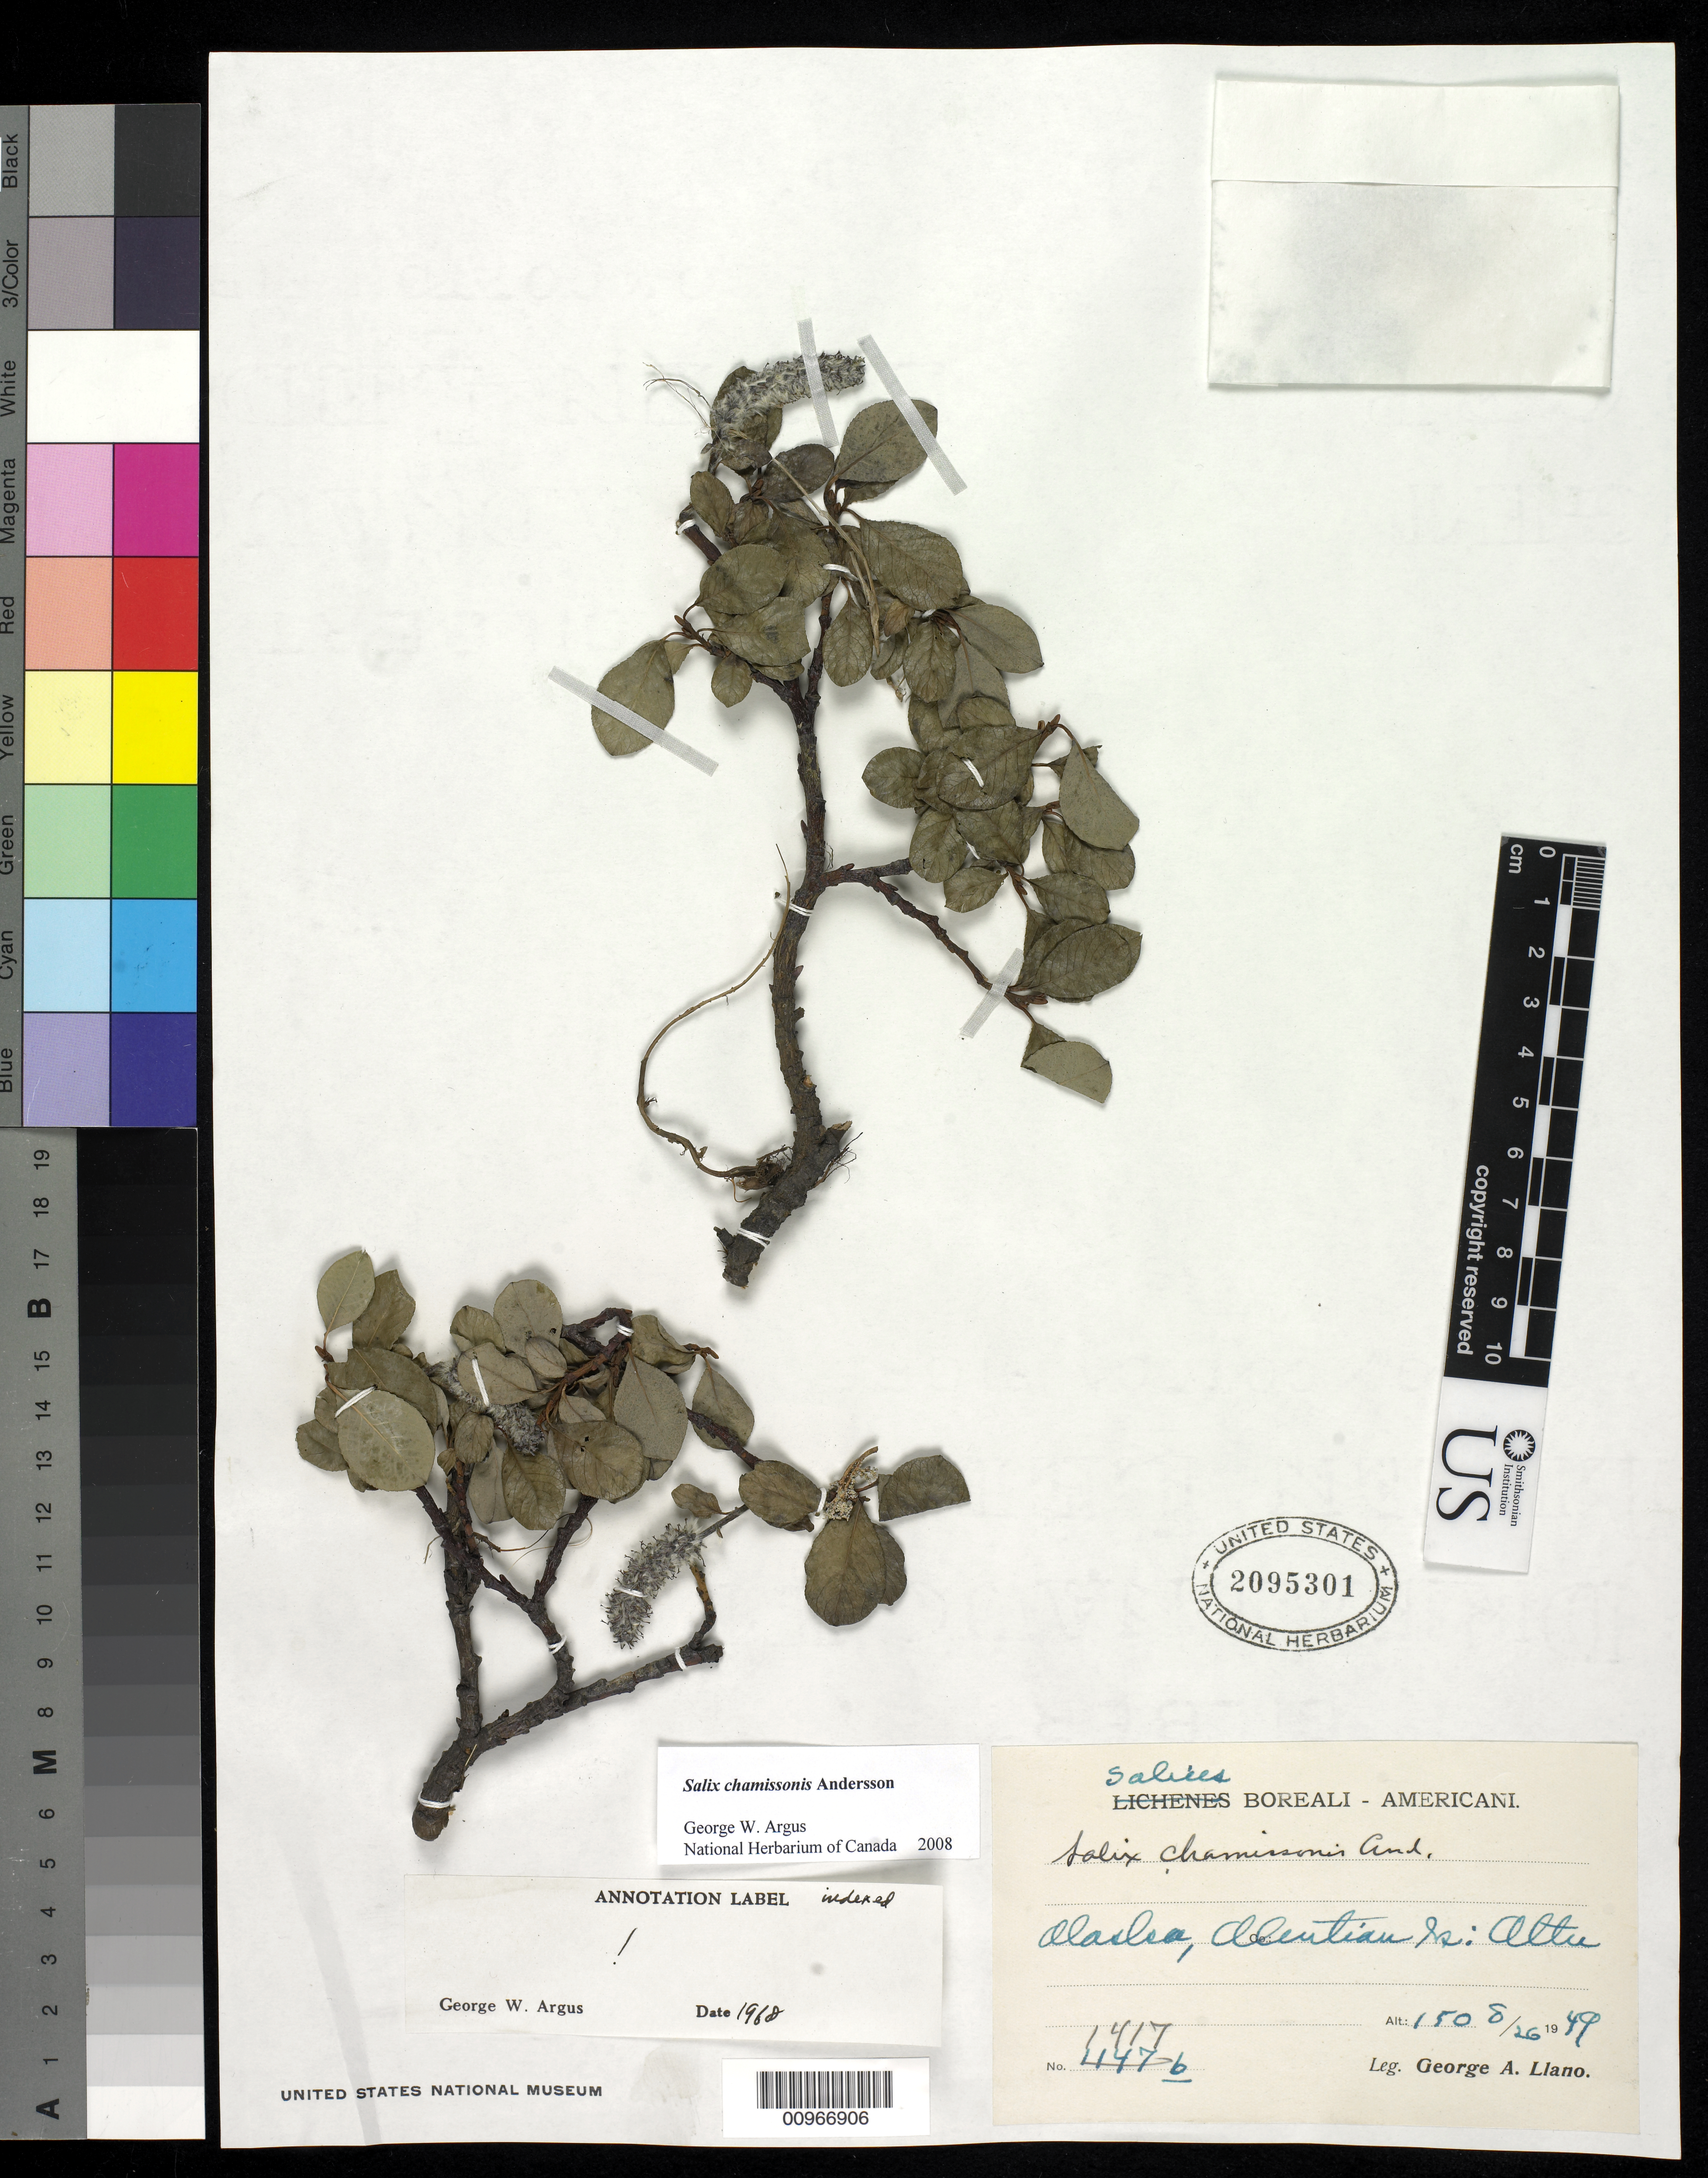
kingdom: Plantae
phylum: Tracheophyta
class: Magnoliopsida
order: Malpighiales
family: Salicaceae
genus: Salix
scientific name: Salix chamissonis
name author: Andersson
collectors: G. Llano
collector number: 1417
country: United States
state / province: Alaska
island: Attu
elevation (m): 46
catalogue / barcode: US 2095301